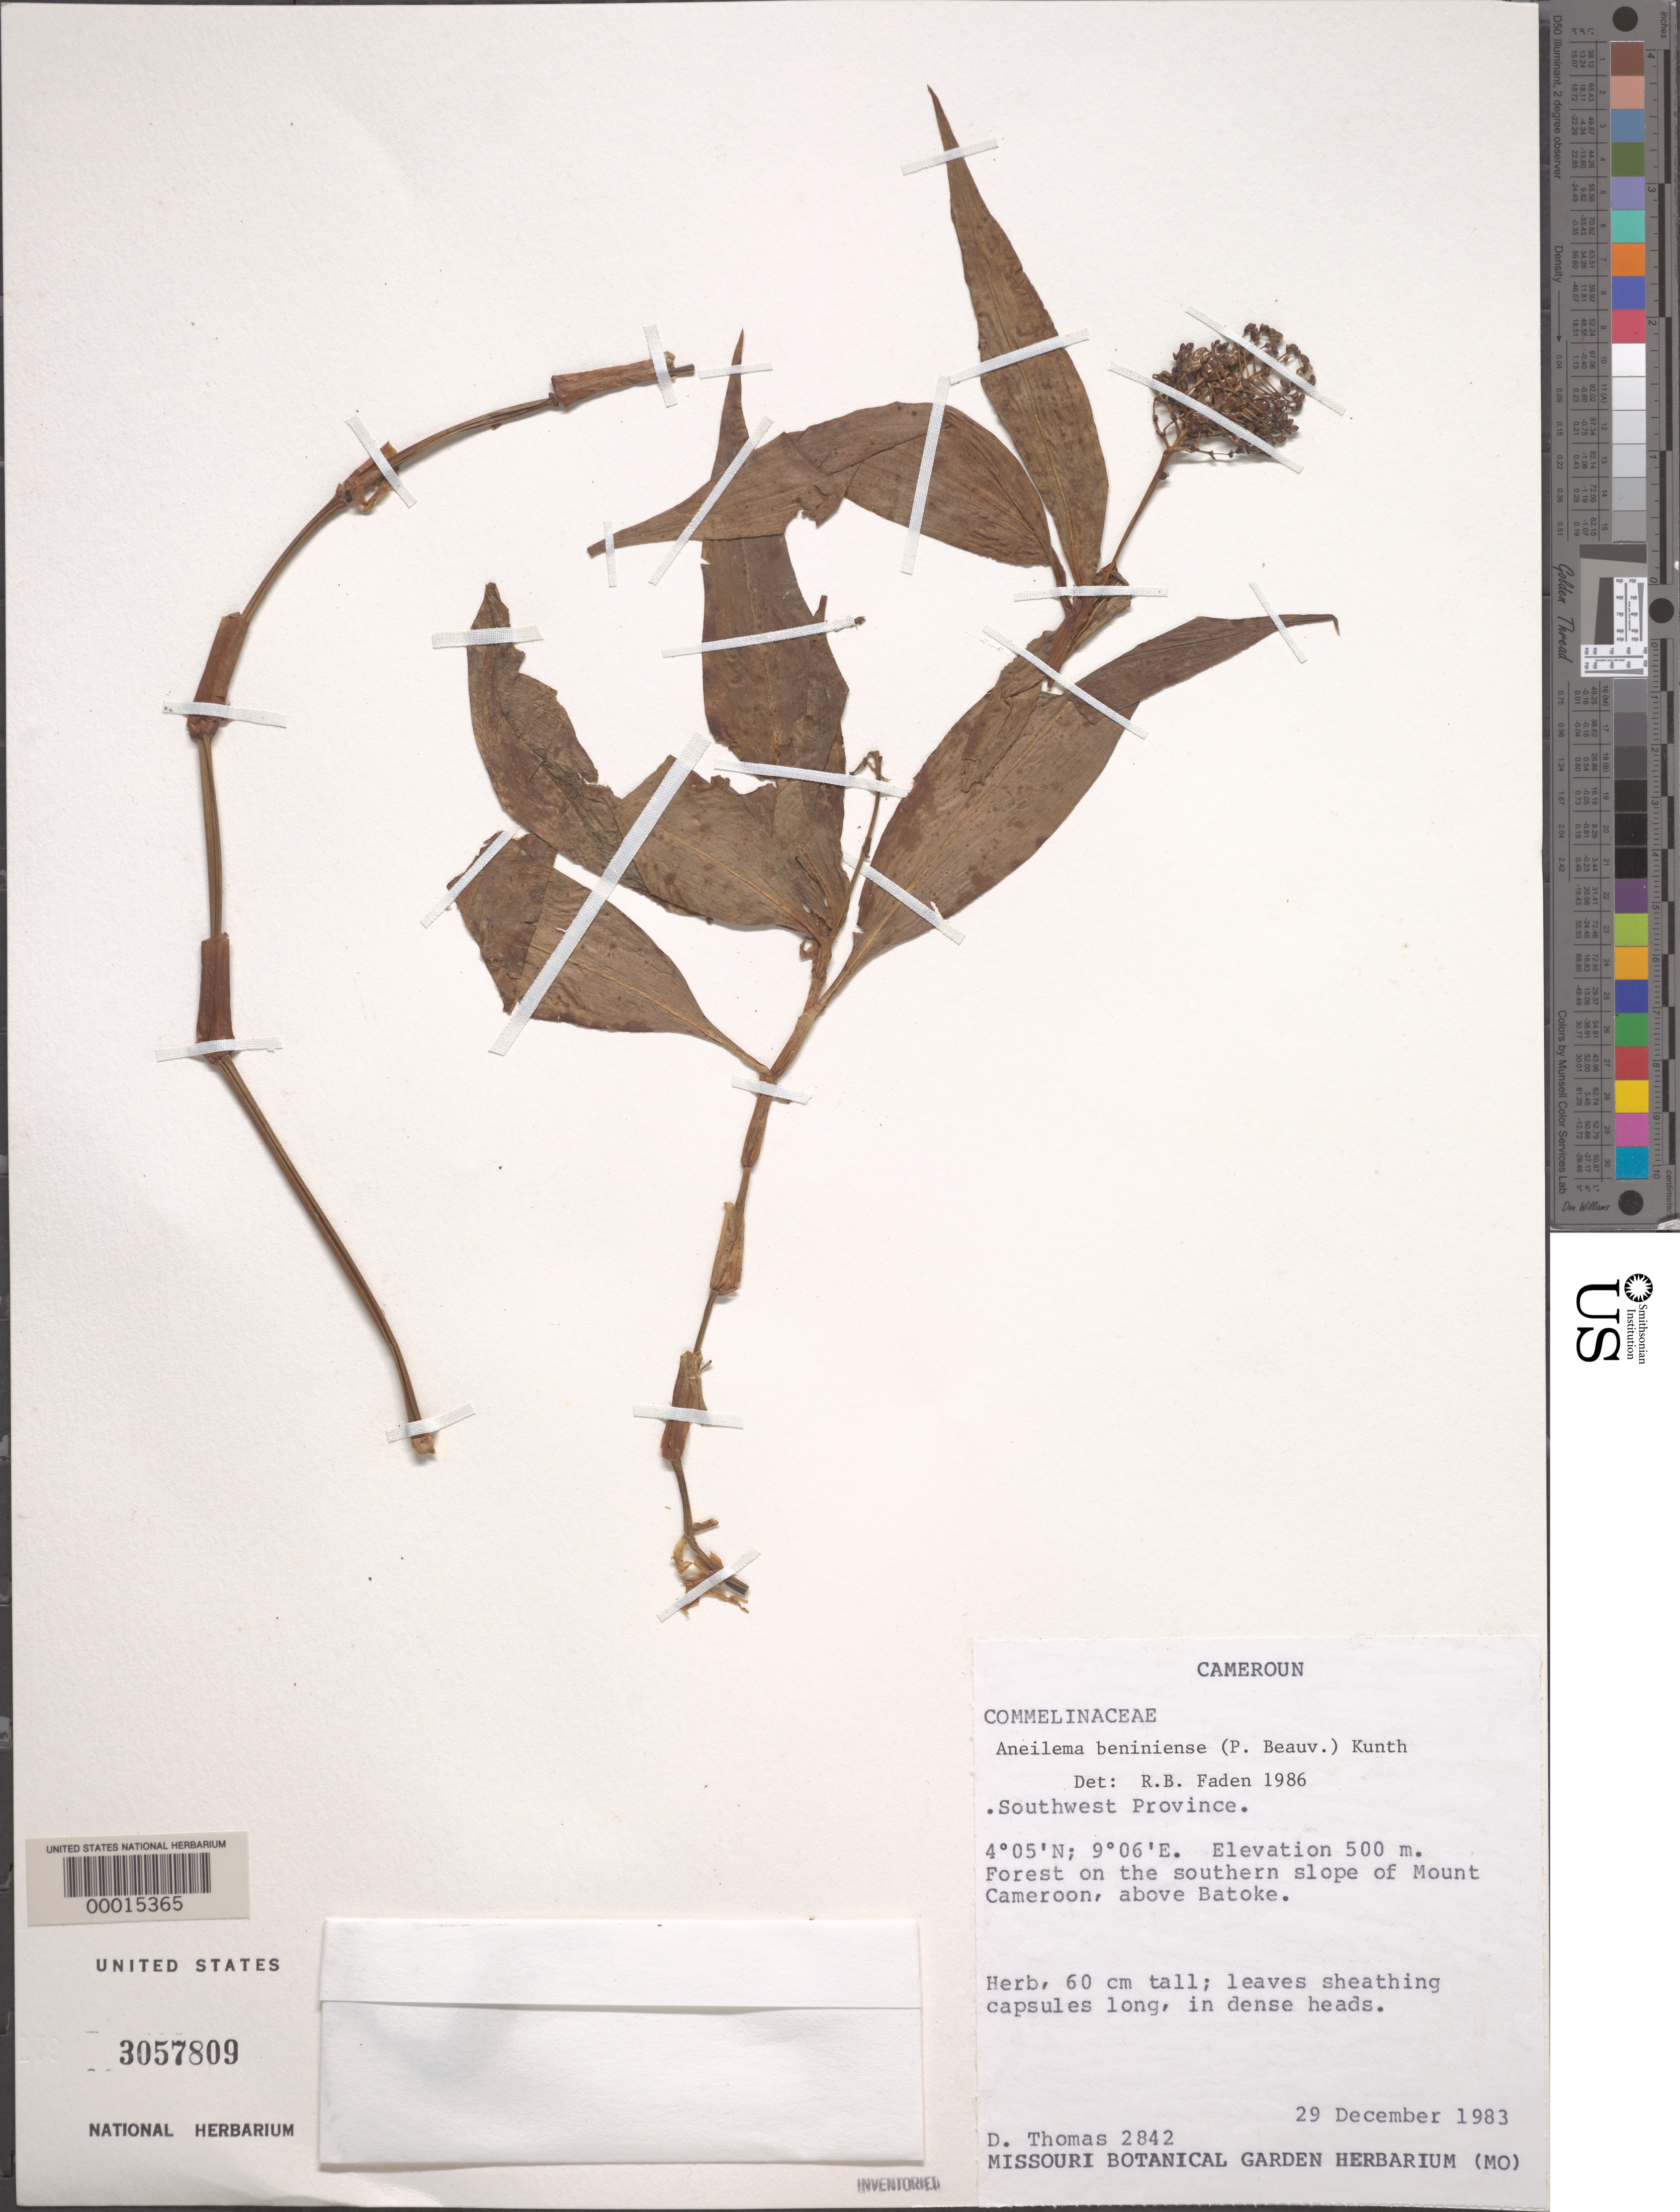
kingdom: Plantae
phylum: Tracheophyta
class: Liliopsida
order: Commelinales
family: Commelinaceae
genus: Aneilema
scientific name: Aneilema beniniense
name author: (P. Beauv.) Kunth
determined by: Faden, Robert B., (US), Smithsonian Institution - National Museum of Natural History (UNITED STATES)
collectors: D. Thomas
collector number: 2842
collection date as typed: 29 Dec 1983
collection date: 1983-12-29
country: Cameroon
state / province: Sud-Ouest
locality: Mt. cameroon above batoke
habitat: Slope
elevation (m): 500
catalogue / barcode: US 3057809